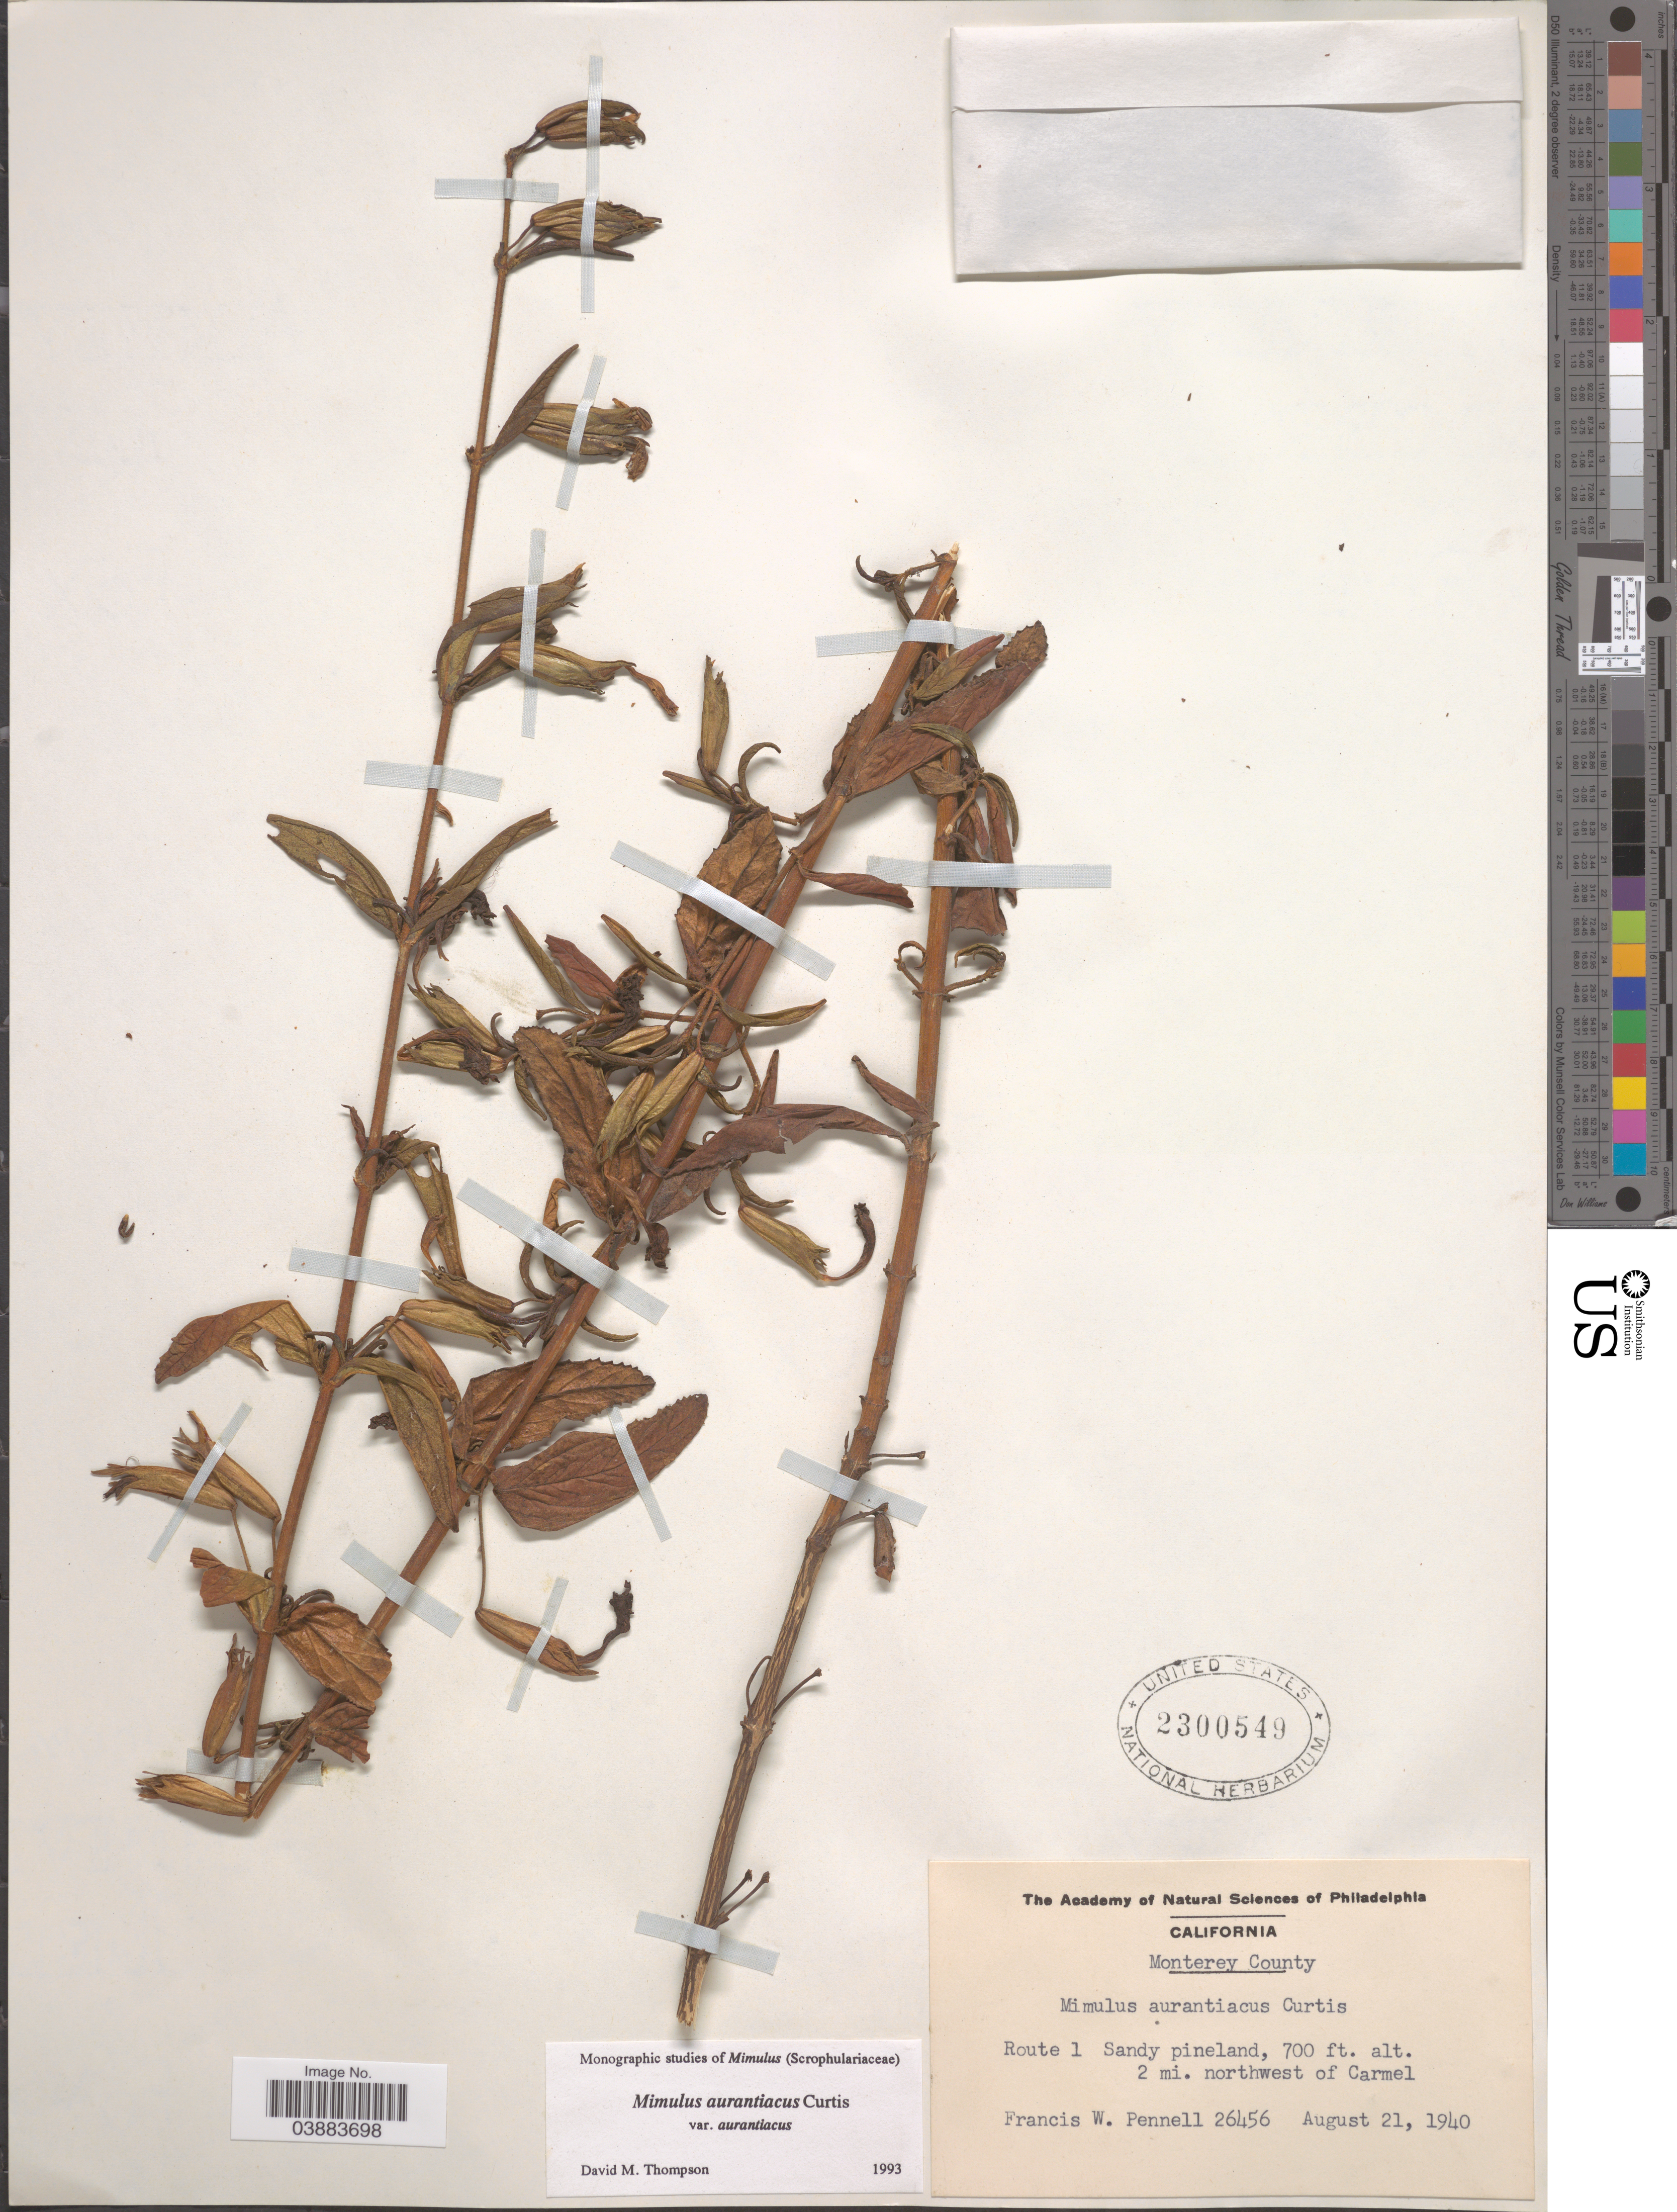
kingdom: Plantae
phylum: Tracheophyta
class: Magnoliopsida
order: Lamiales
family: Phrymaceae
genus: Diplacus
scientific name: Diplacus aurantiacus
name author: (Curtis) Jeps.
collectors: F. W. Pennell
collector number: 26456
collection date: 1940-08-21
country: United States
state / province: California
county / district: Monterey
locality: Monterey County. Route 1. 2 mi. northwest of Carmel.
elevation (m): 213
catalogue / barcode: US 2300549